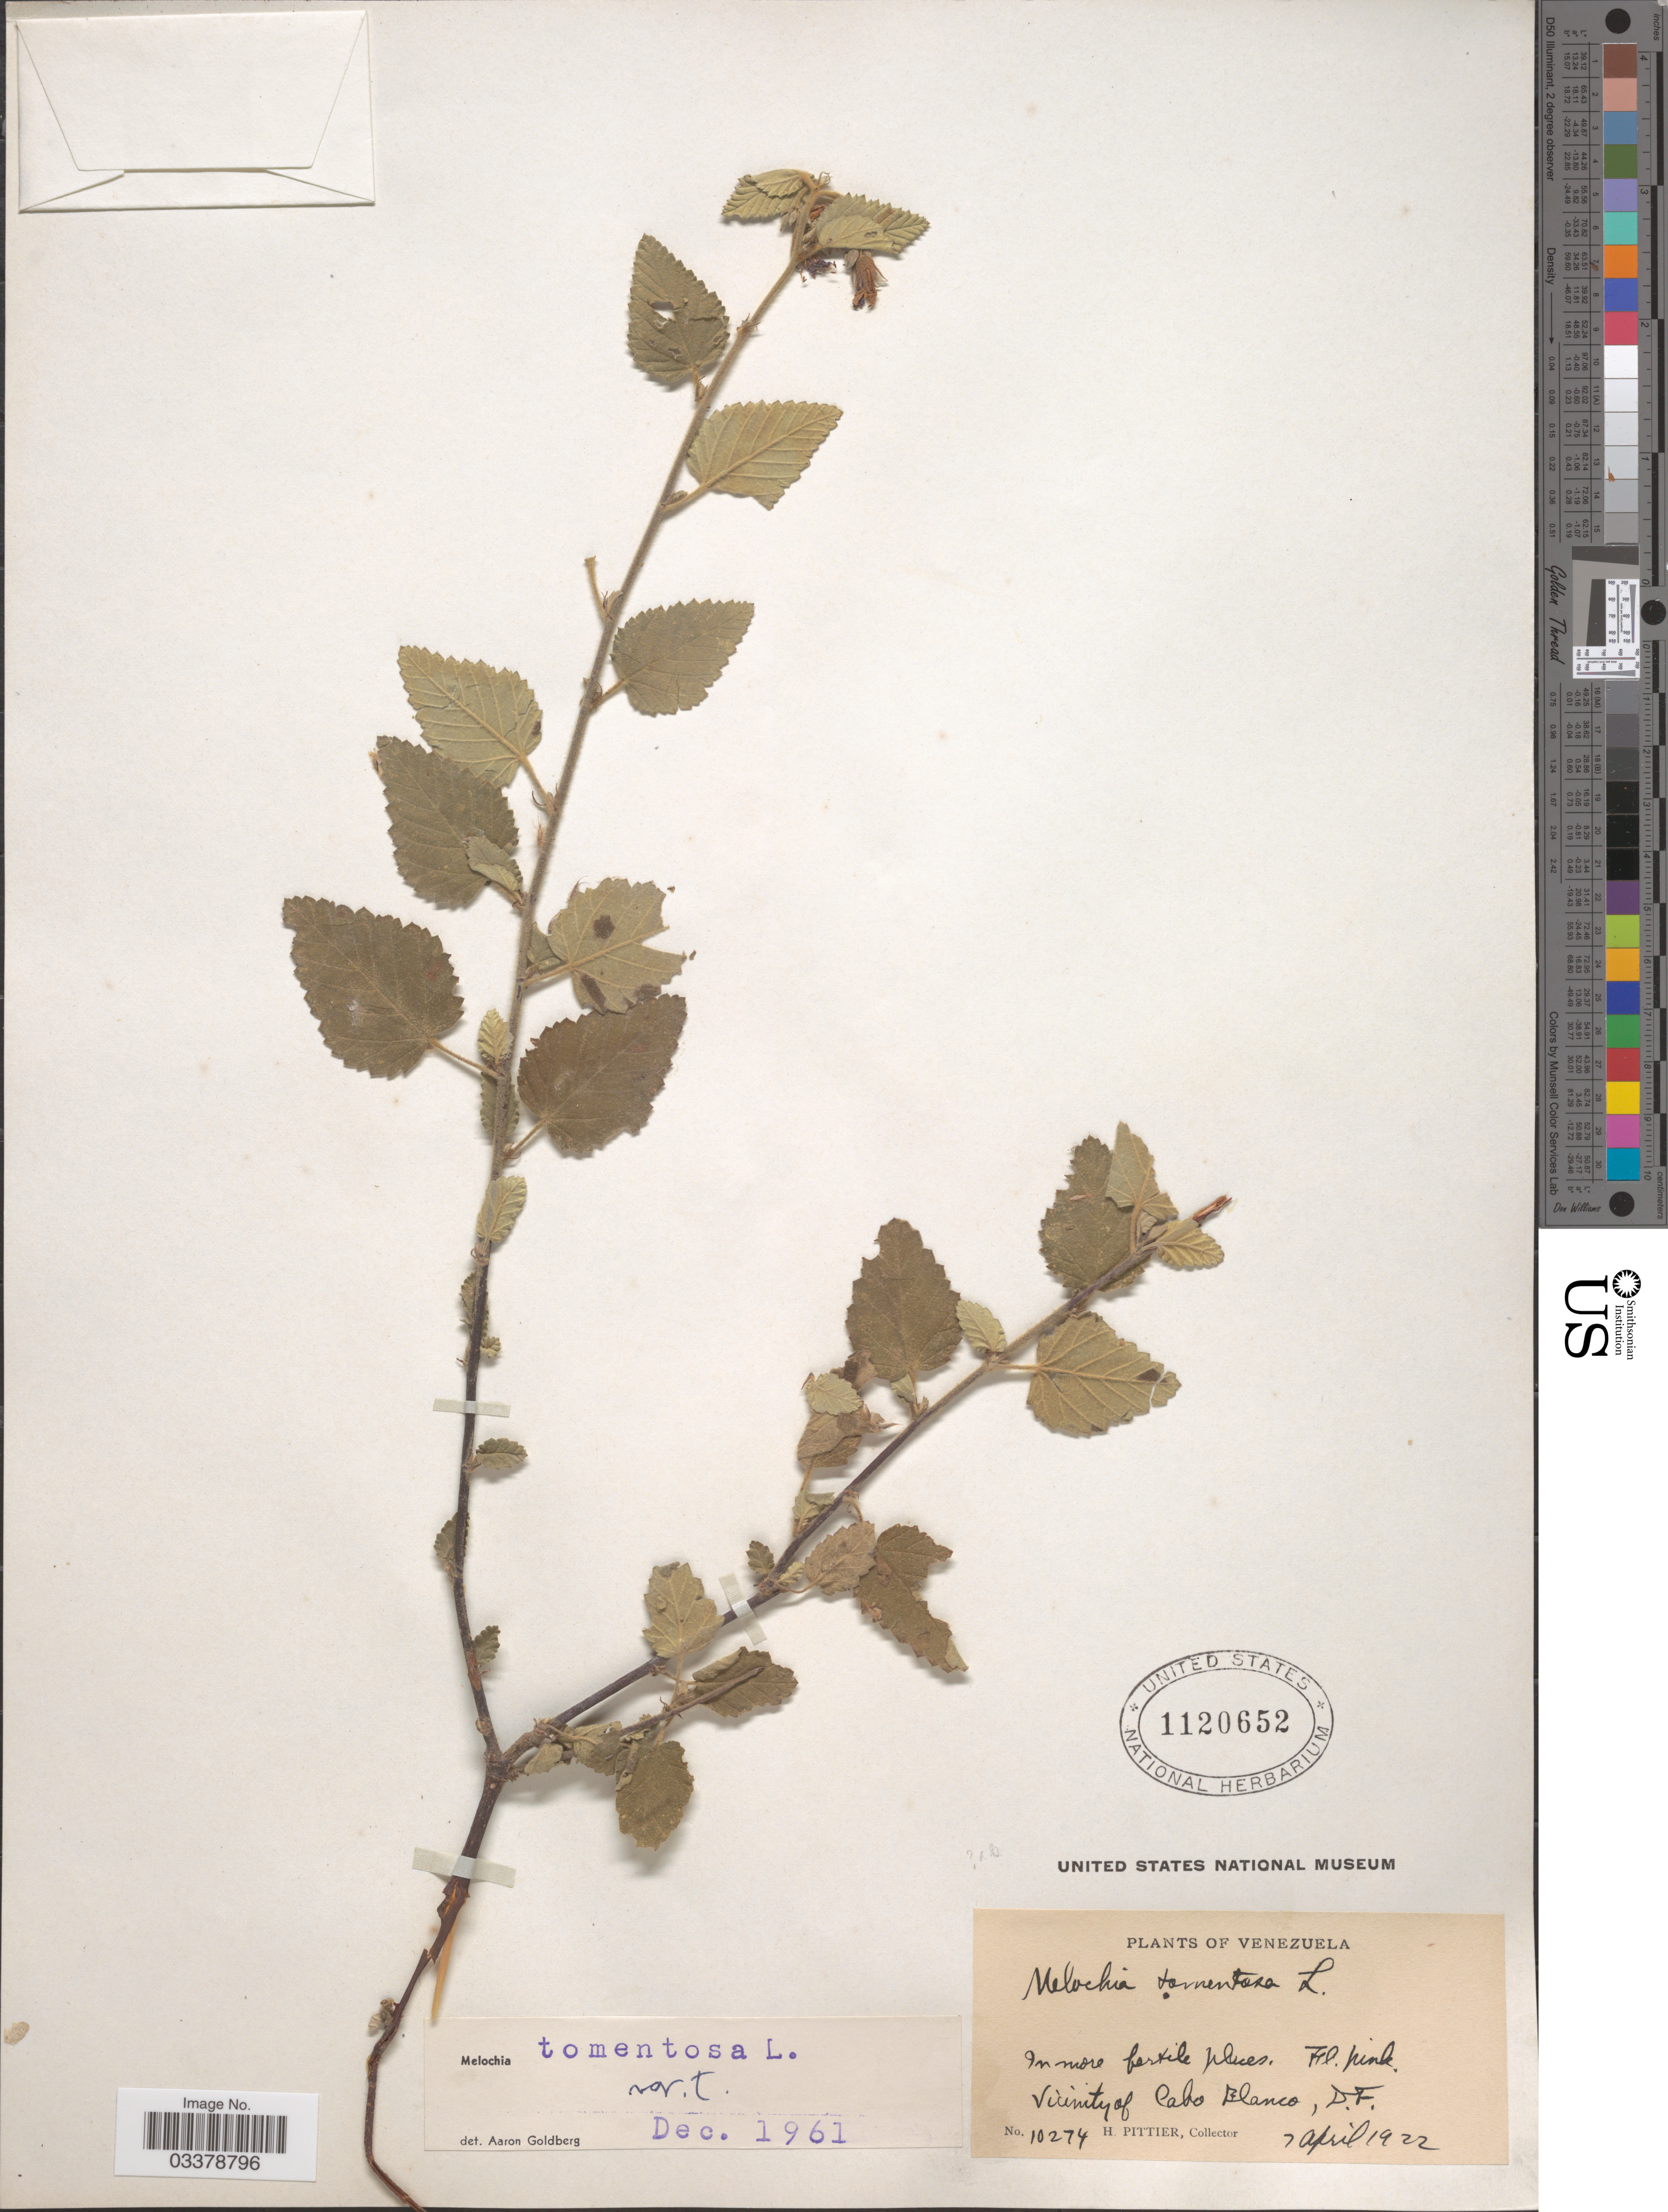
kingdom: Plantae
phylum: Tracheophyta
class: Magnoliopsida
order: Malvales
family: Malvaceae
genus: Melochia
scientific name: Melochia tomentosa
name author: L.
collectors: H. F. Pittier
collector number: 10274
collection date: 1922-04-07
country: Venezuela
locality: Vicinity of Cabo Blanco, D.F.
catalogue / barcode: US 1120652